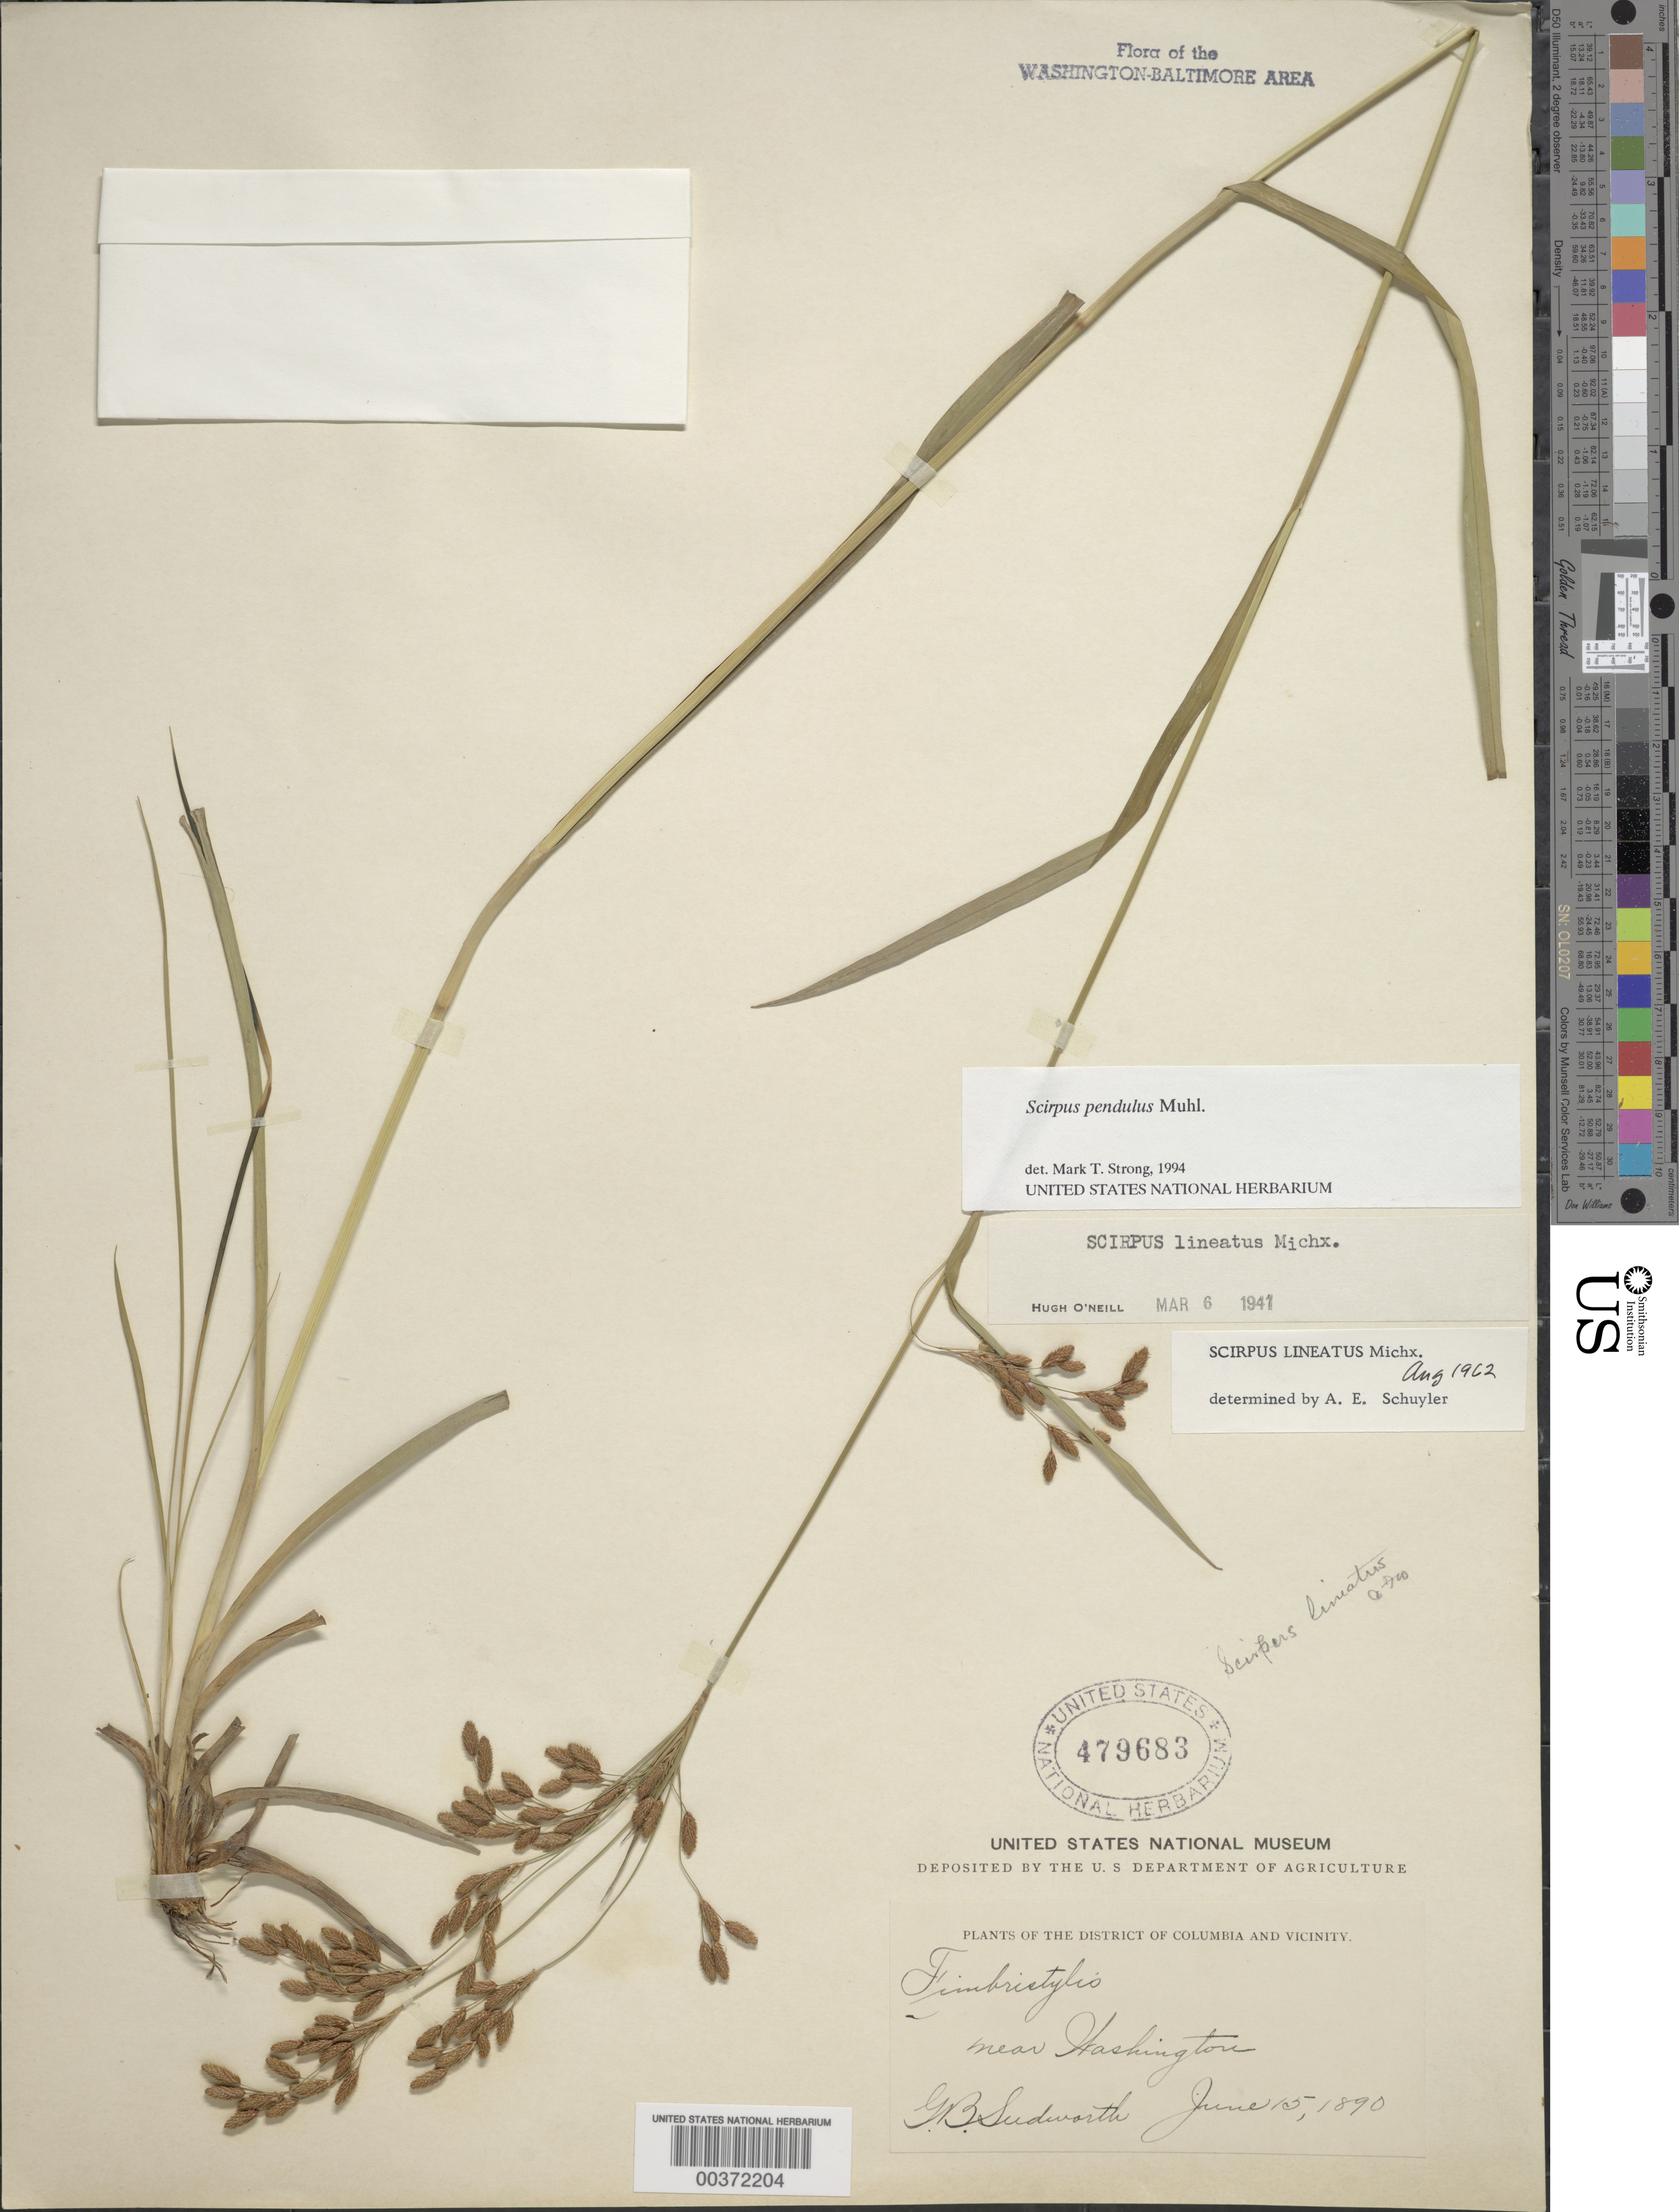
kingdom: Plantae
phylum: Tracheophyta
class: Liliopsida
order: Poales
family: Cyperaceae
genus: Scirpus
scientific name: Scirpus pendulus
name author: Muhl.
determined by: Strong, M. T., (US), Smithsonian Institution - National Museum of Natural History (UNITED STATES)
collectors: G. B. Sudworth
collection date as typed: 15 Jun 1890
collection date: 1890-06-15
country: United States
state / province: District of Columbia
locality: Washington DC Area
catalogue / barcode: US 479683